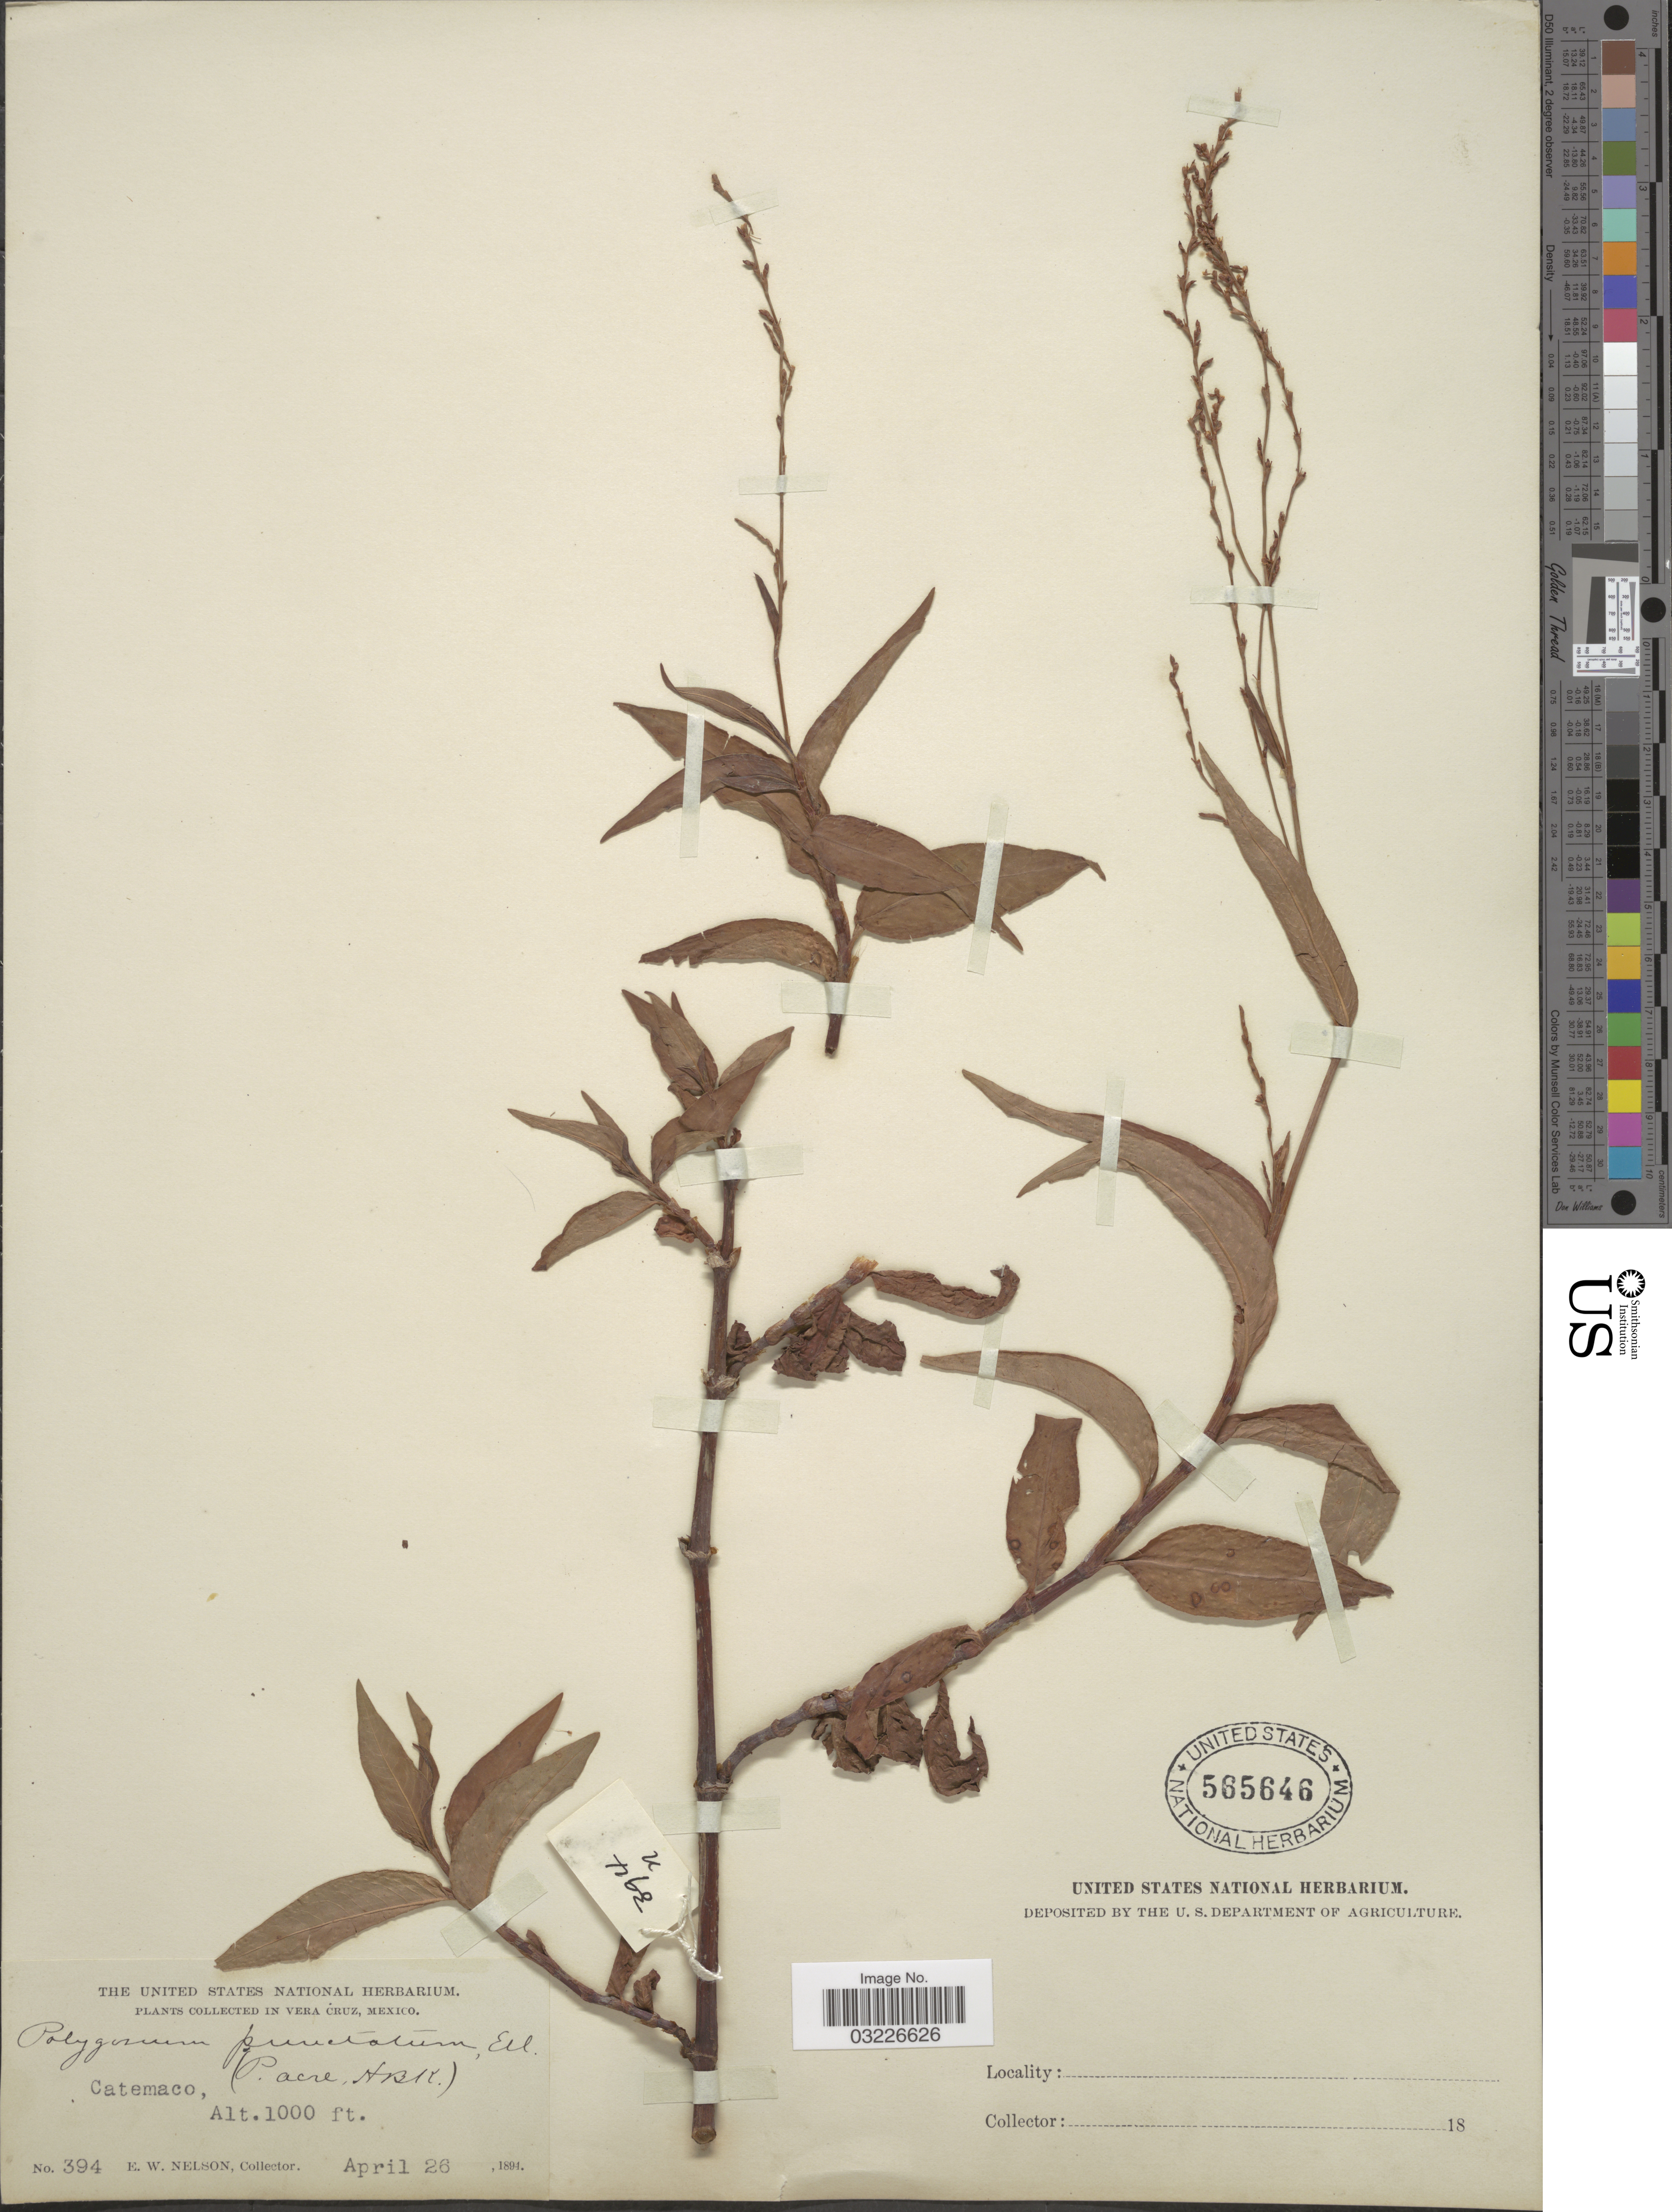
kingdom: Plantae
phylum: Tracheophyta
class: Magnoliopsida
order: Caryophyllales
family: Polygonaceae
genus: Polygonum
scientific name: Polygonum opelousanum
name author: Riddell ex Small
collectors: E. W. Nelson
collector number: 394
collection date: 1894-04-26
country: Mexico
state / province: Veracruz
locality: In Vera Cruz. Catemaco.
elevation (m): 305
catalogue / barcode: US 565646